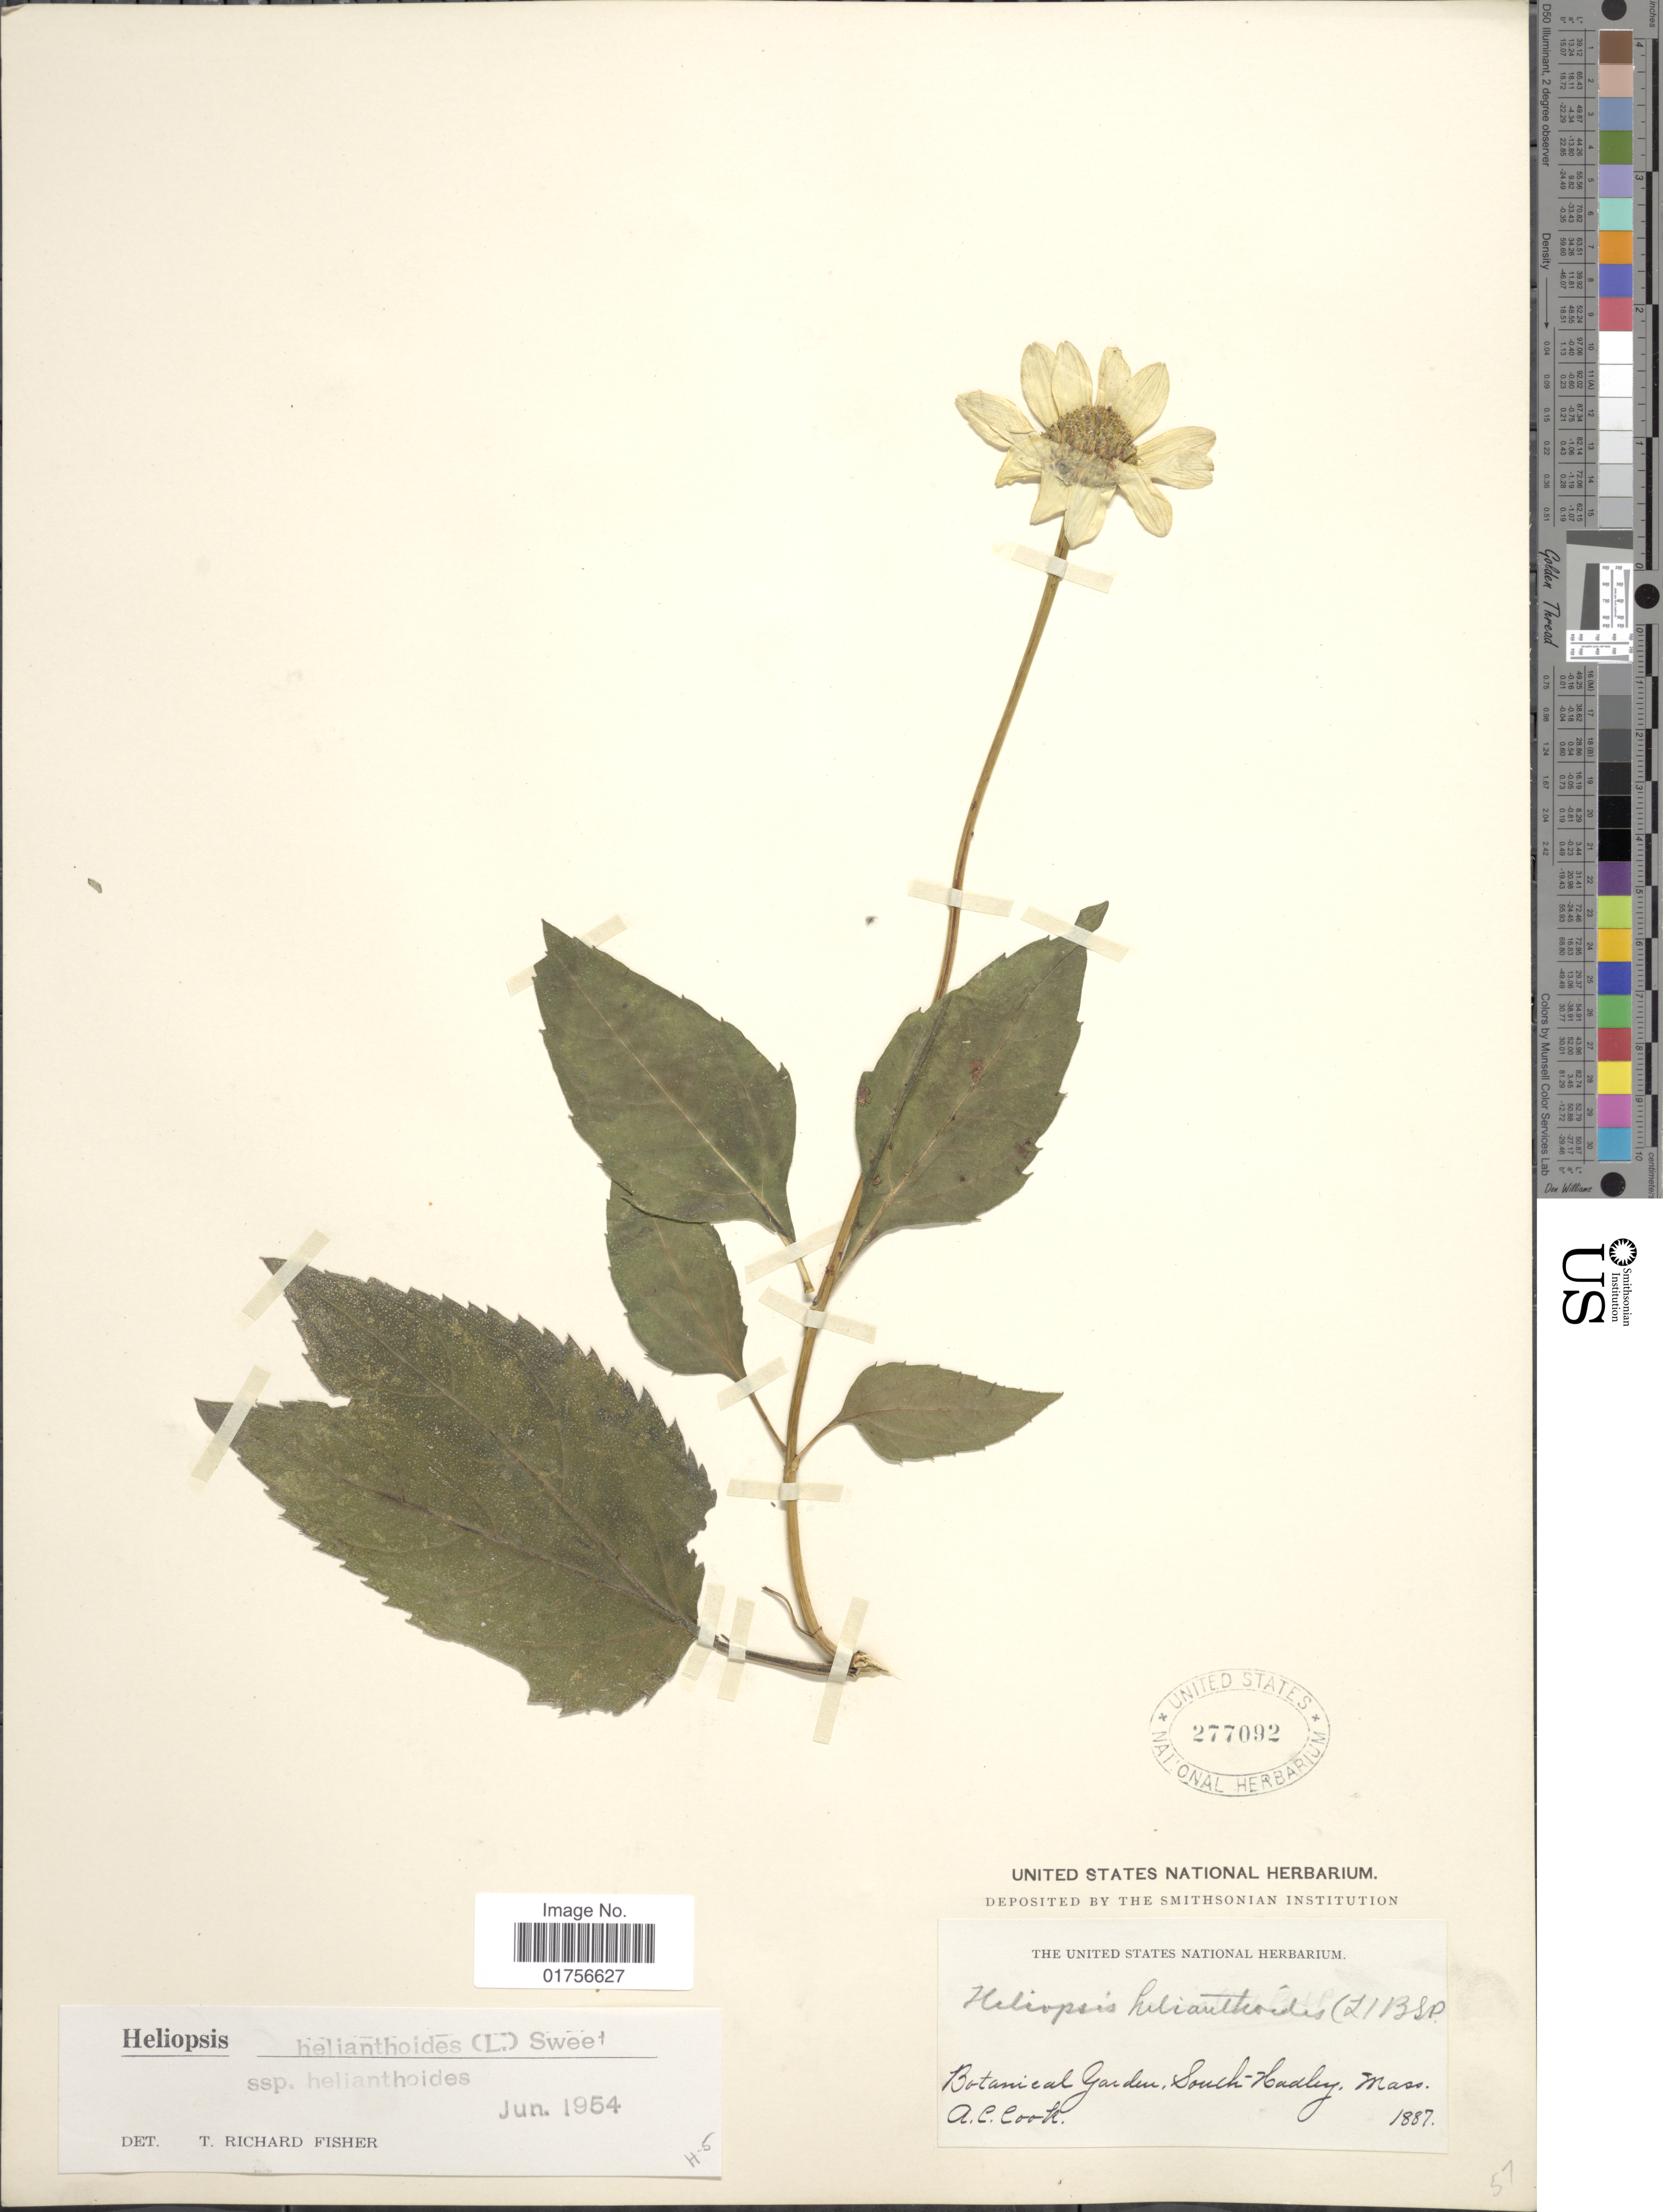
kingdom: Plantae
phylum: Tracheophyta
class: Magnoliopsida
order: Asterales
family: Asteraceae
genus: Heliopsis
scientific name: Heliopsis helianthoides subsp. helianthoides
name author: (L.) Sweet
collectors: Alice C. Cook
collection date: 1887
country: United States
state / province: Massachusetts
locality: Botanical Garden, South Hadley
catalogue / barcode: US 277092